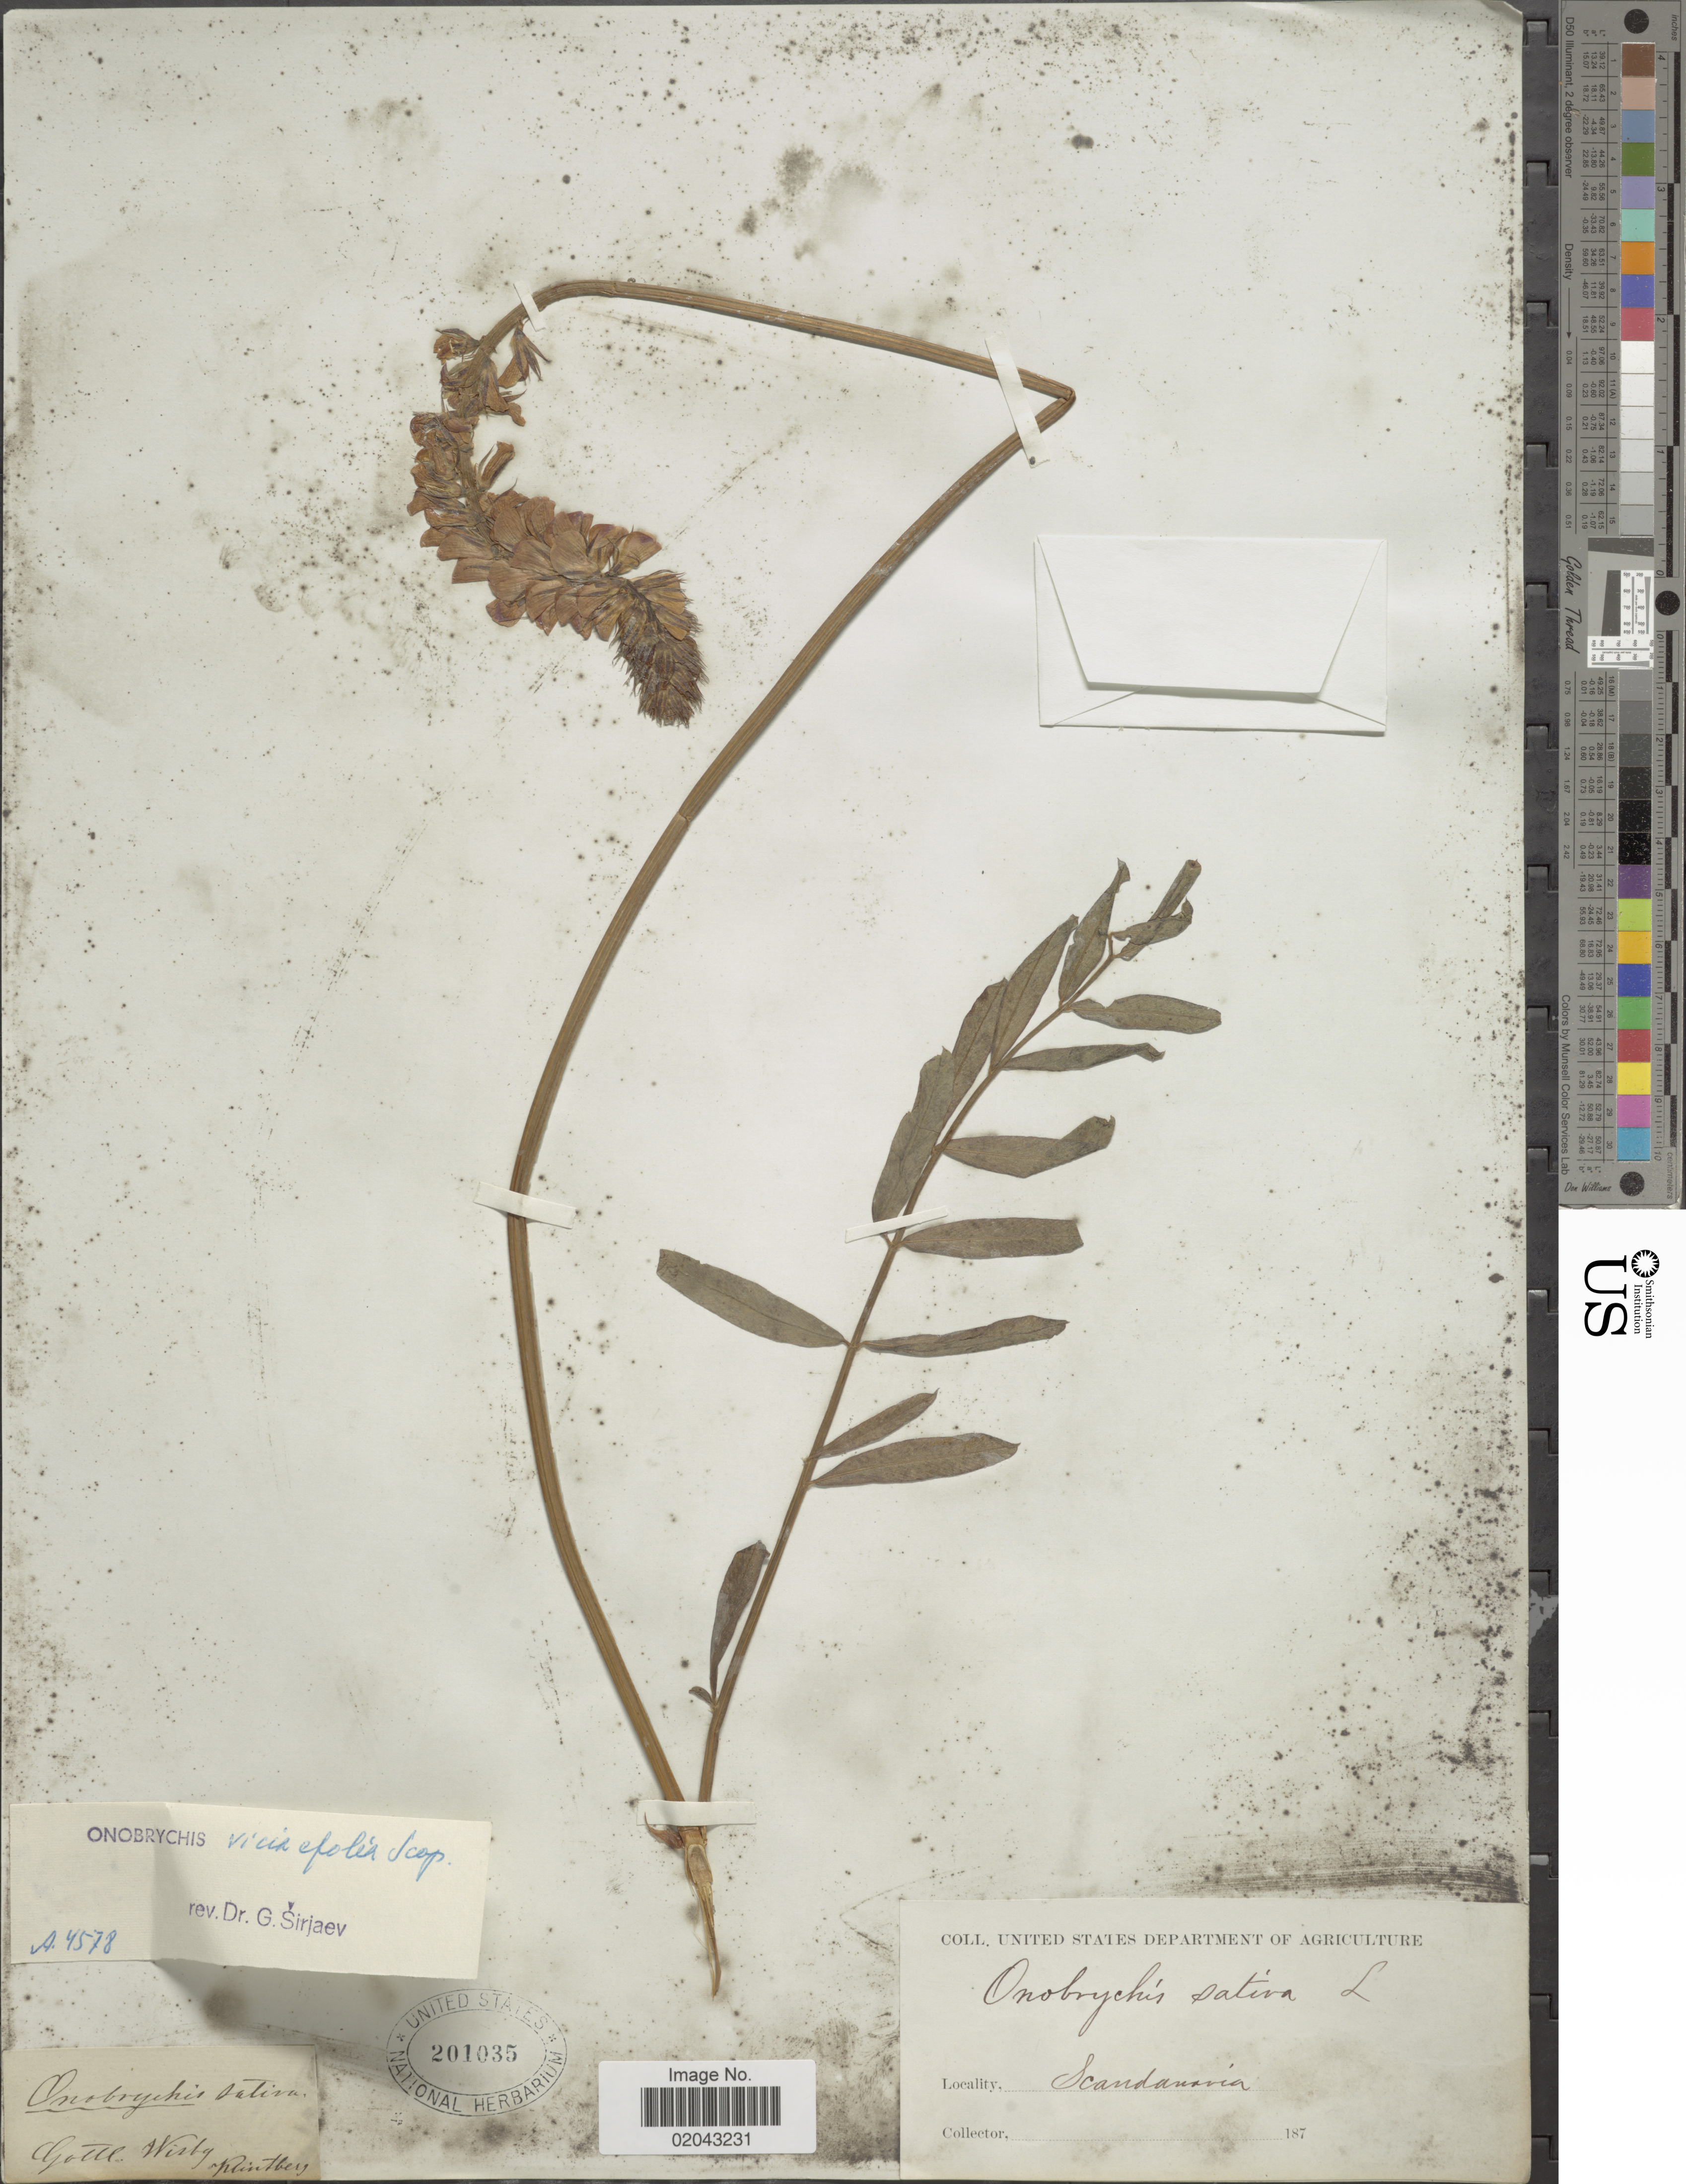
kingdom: Plantae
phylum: Tracheophyta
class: Magnoliopsida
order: Fabales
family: Fabaceae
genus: Onobrychis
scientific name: Onobrychis viciaefolia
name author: Trautv.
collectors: Klintberg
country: Sweden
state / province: Gotland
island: Gotland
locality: Scandinavia, Gottl. Wisby.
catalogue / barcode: US 201035